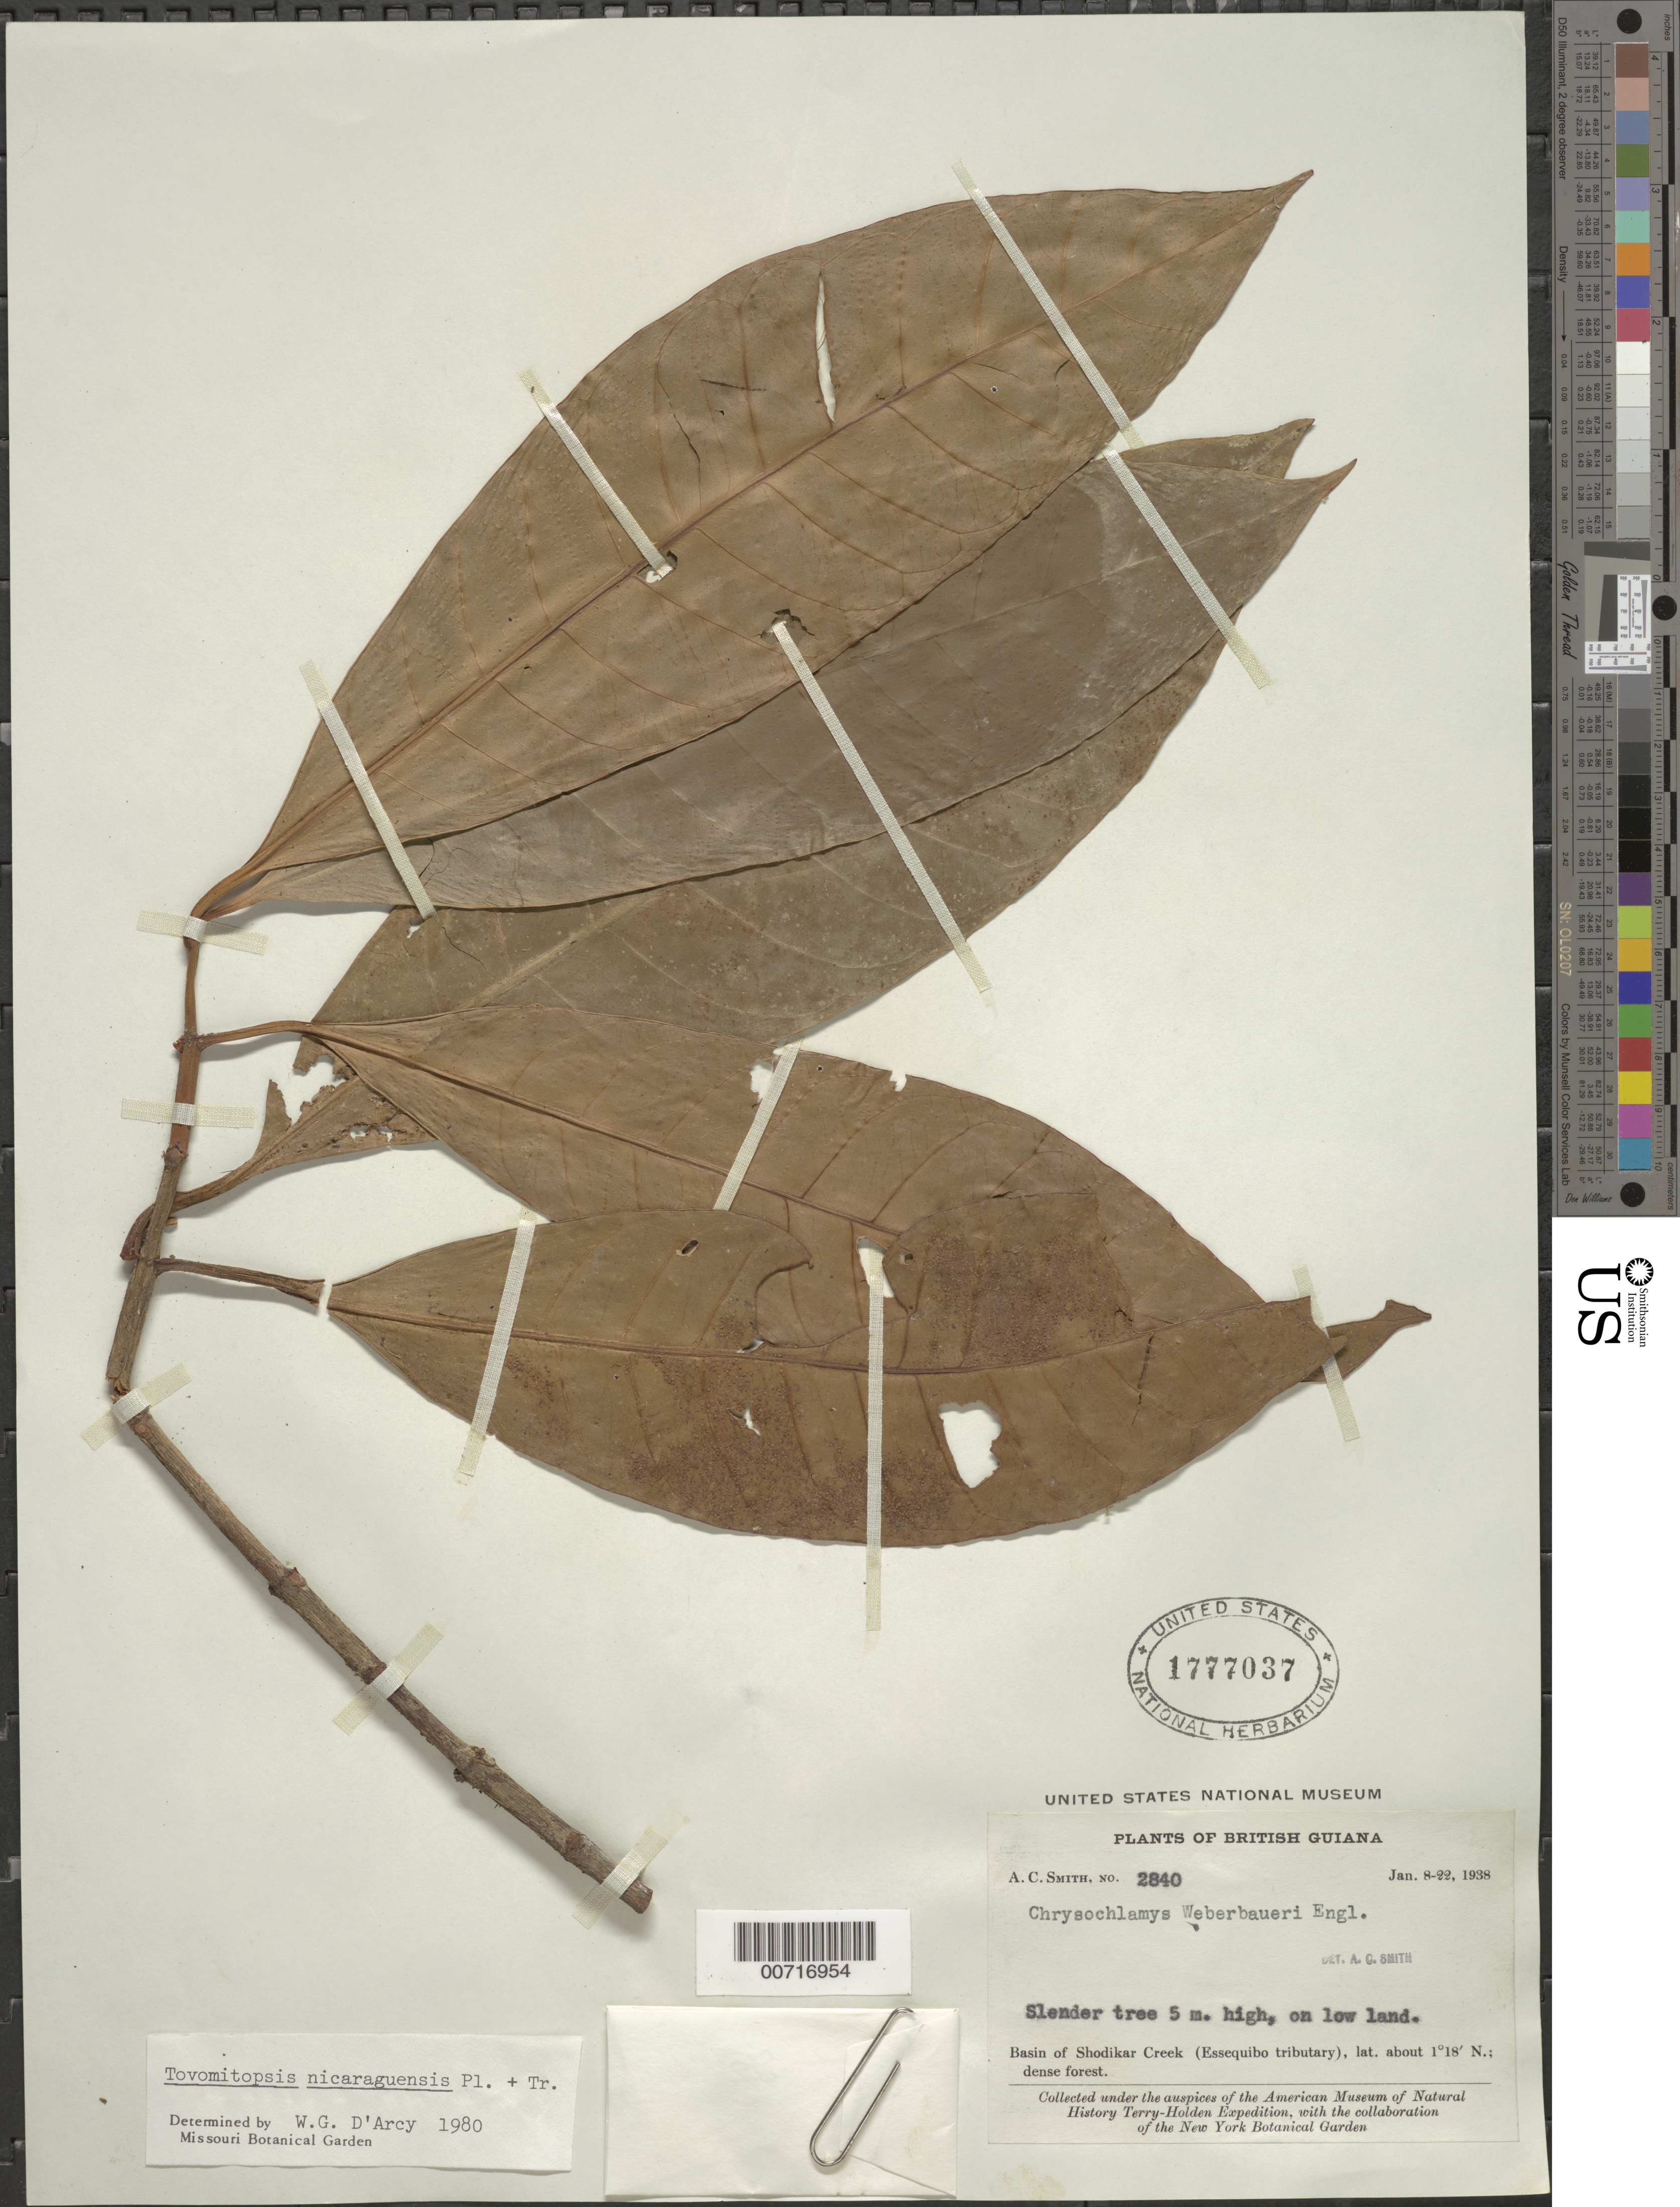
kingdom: Plantae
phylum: Tracheophyta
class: Magnoliopsida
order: Malpighiales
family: Clusiaceae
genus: Tovomitopsis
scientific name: Tovomitopsis nicaraguensis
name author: Oerst. ex Triana & Planch.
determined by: D'Arcy, W. G.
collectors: A. C. Smith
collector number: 2840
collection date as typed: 8-Jan-38 to 22-Jan-38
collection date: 1938-01-08/1938-01-22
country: Guyana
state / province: U. Takutu-U. Essequibo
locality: Shodikar Creek, basin of (Essequibo tributary), Akarai Mts.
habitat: On low land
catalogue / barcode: US 1777037